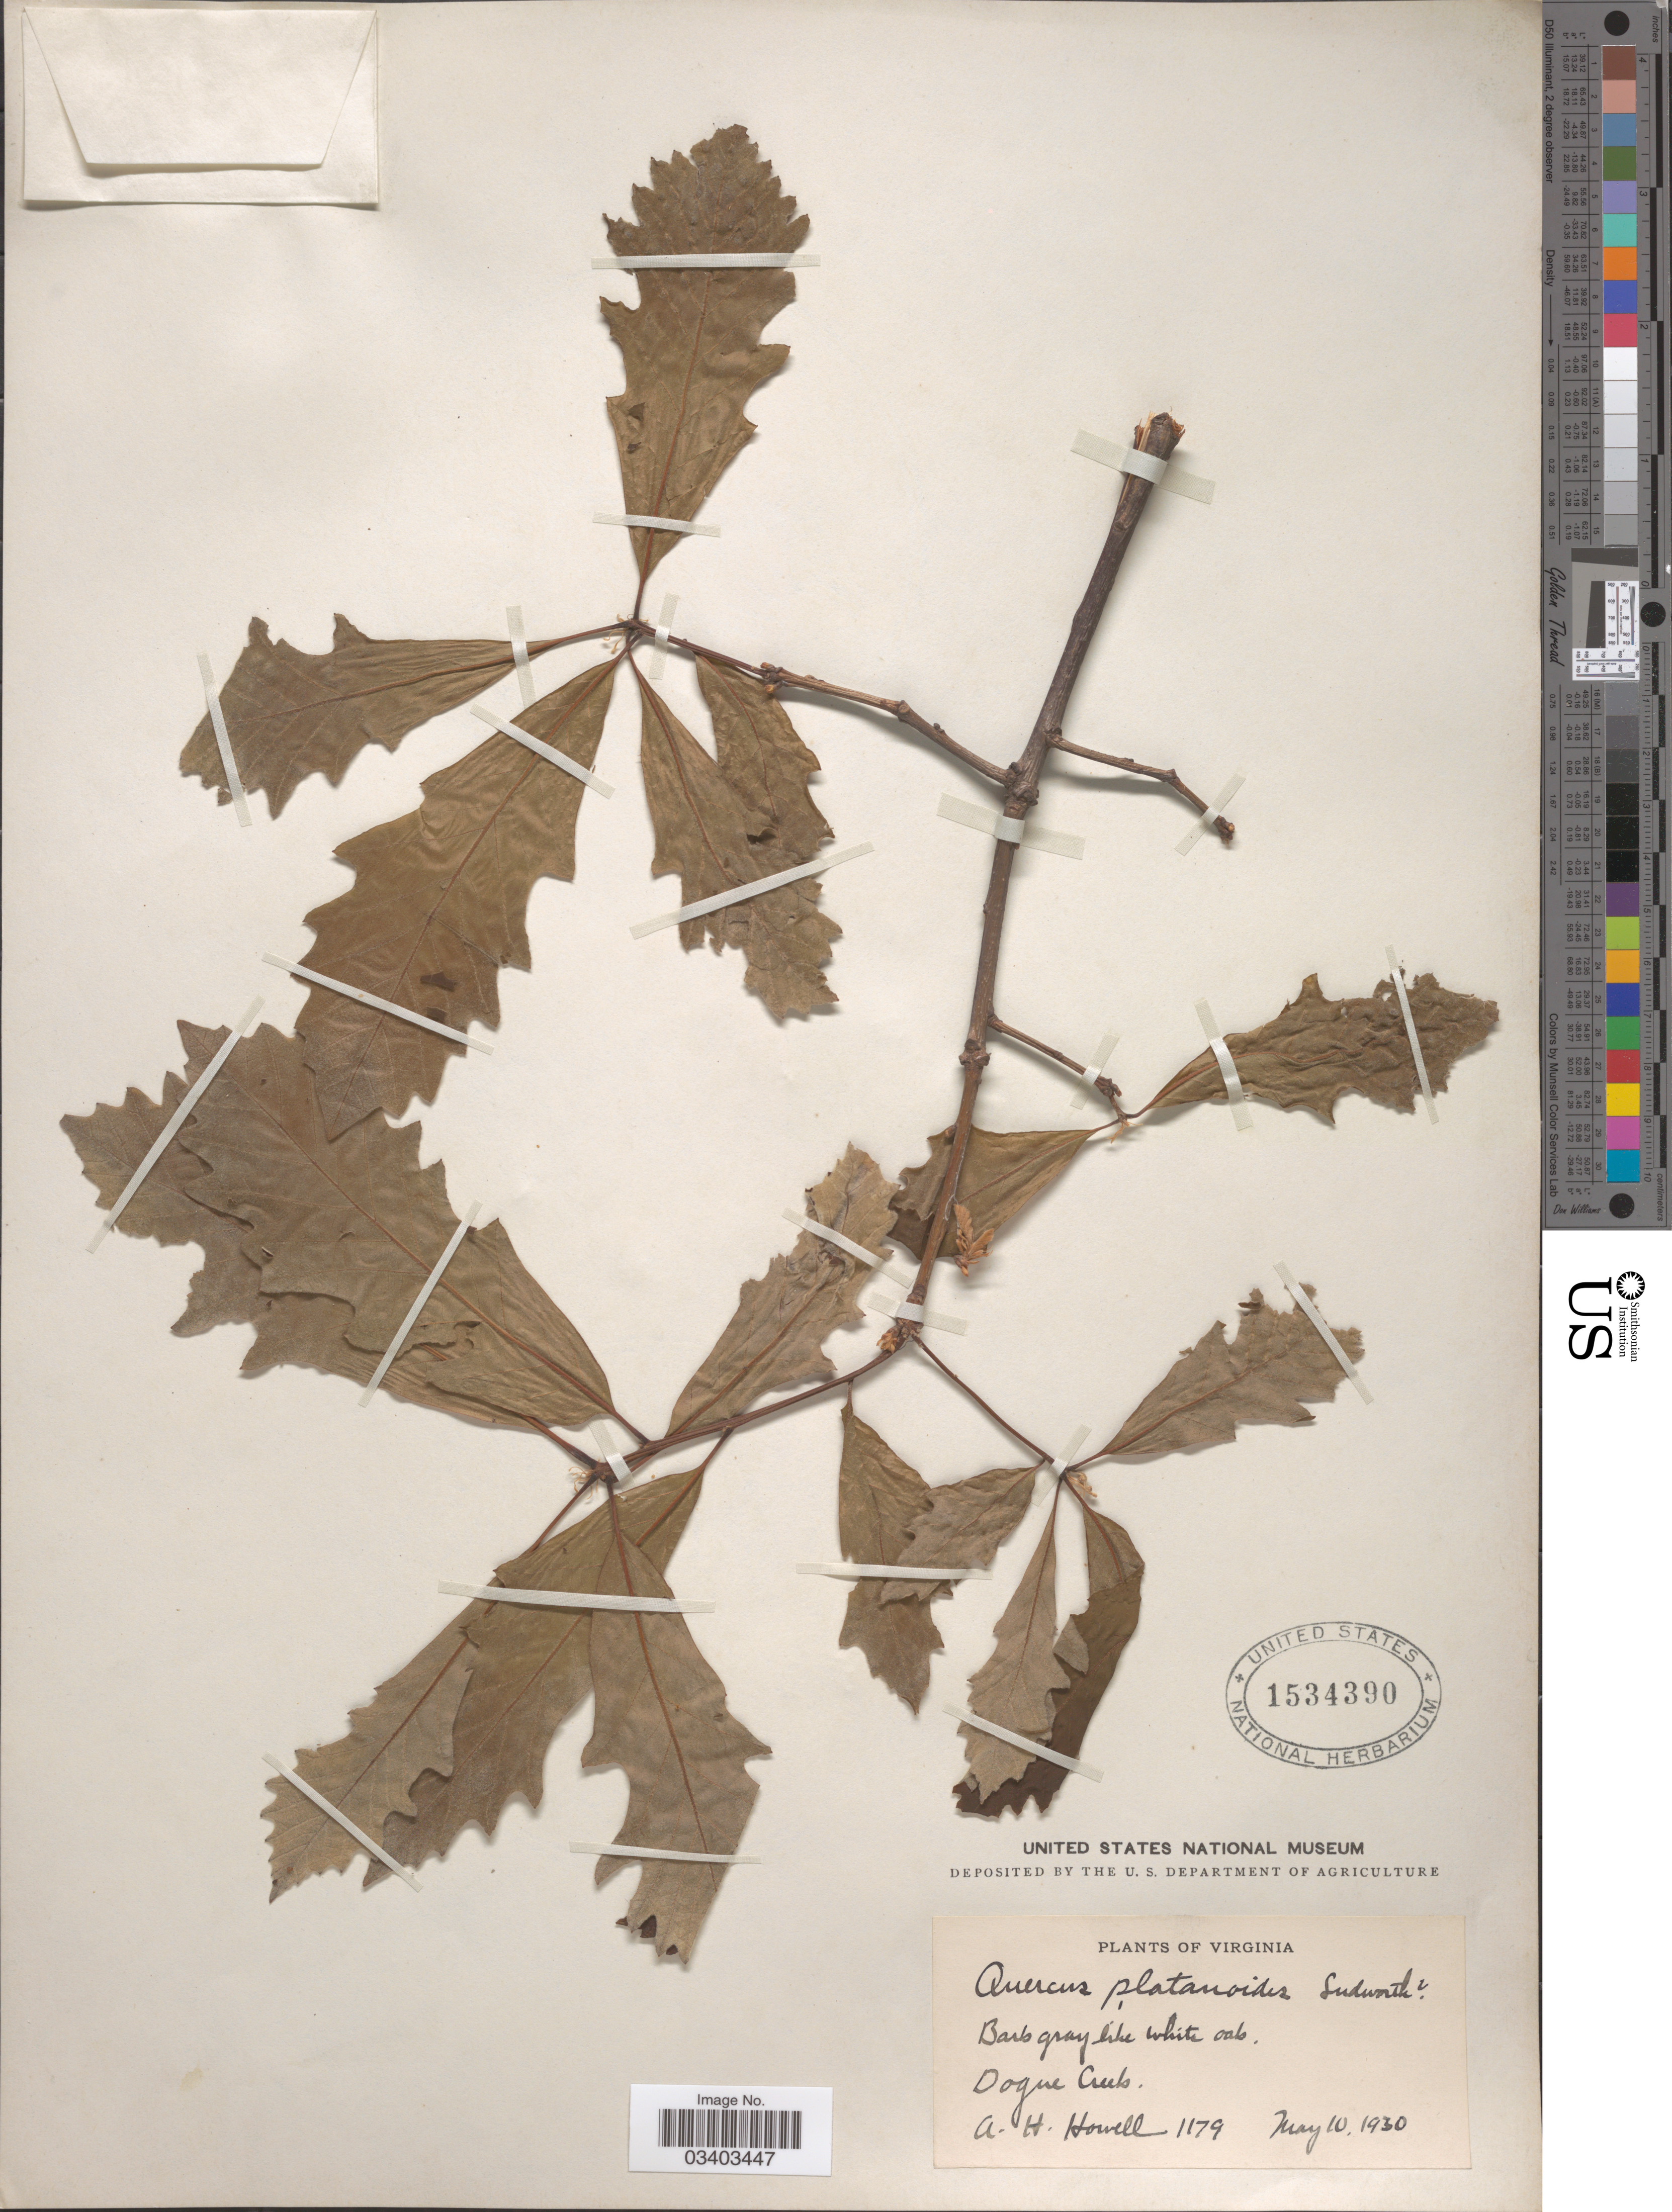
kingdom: Plantae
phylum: Tracheophyta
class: Magnoliopsida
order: Fagales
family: Fagaceae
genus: Quercus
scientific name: Quercus bicolor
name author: Willd.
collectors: A. Howell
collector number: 1179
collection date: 1930-05-10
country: United States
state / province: Virginia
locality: Dogue Creek.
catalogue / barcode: US 1534390